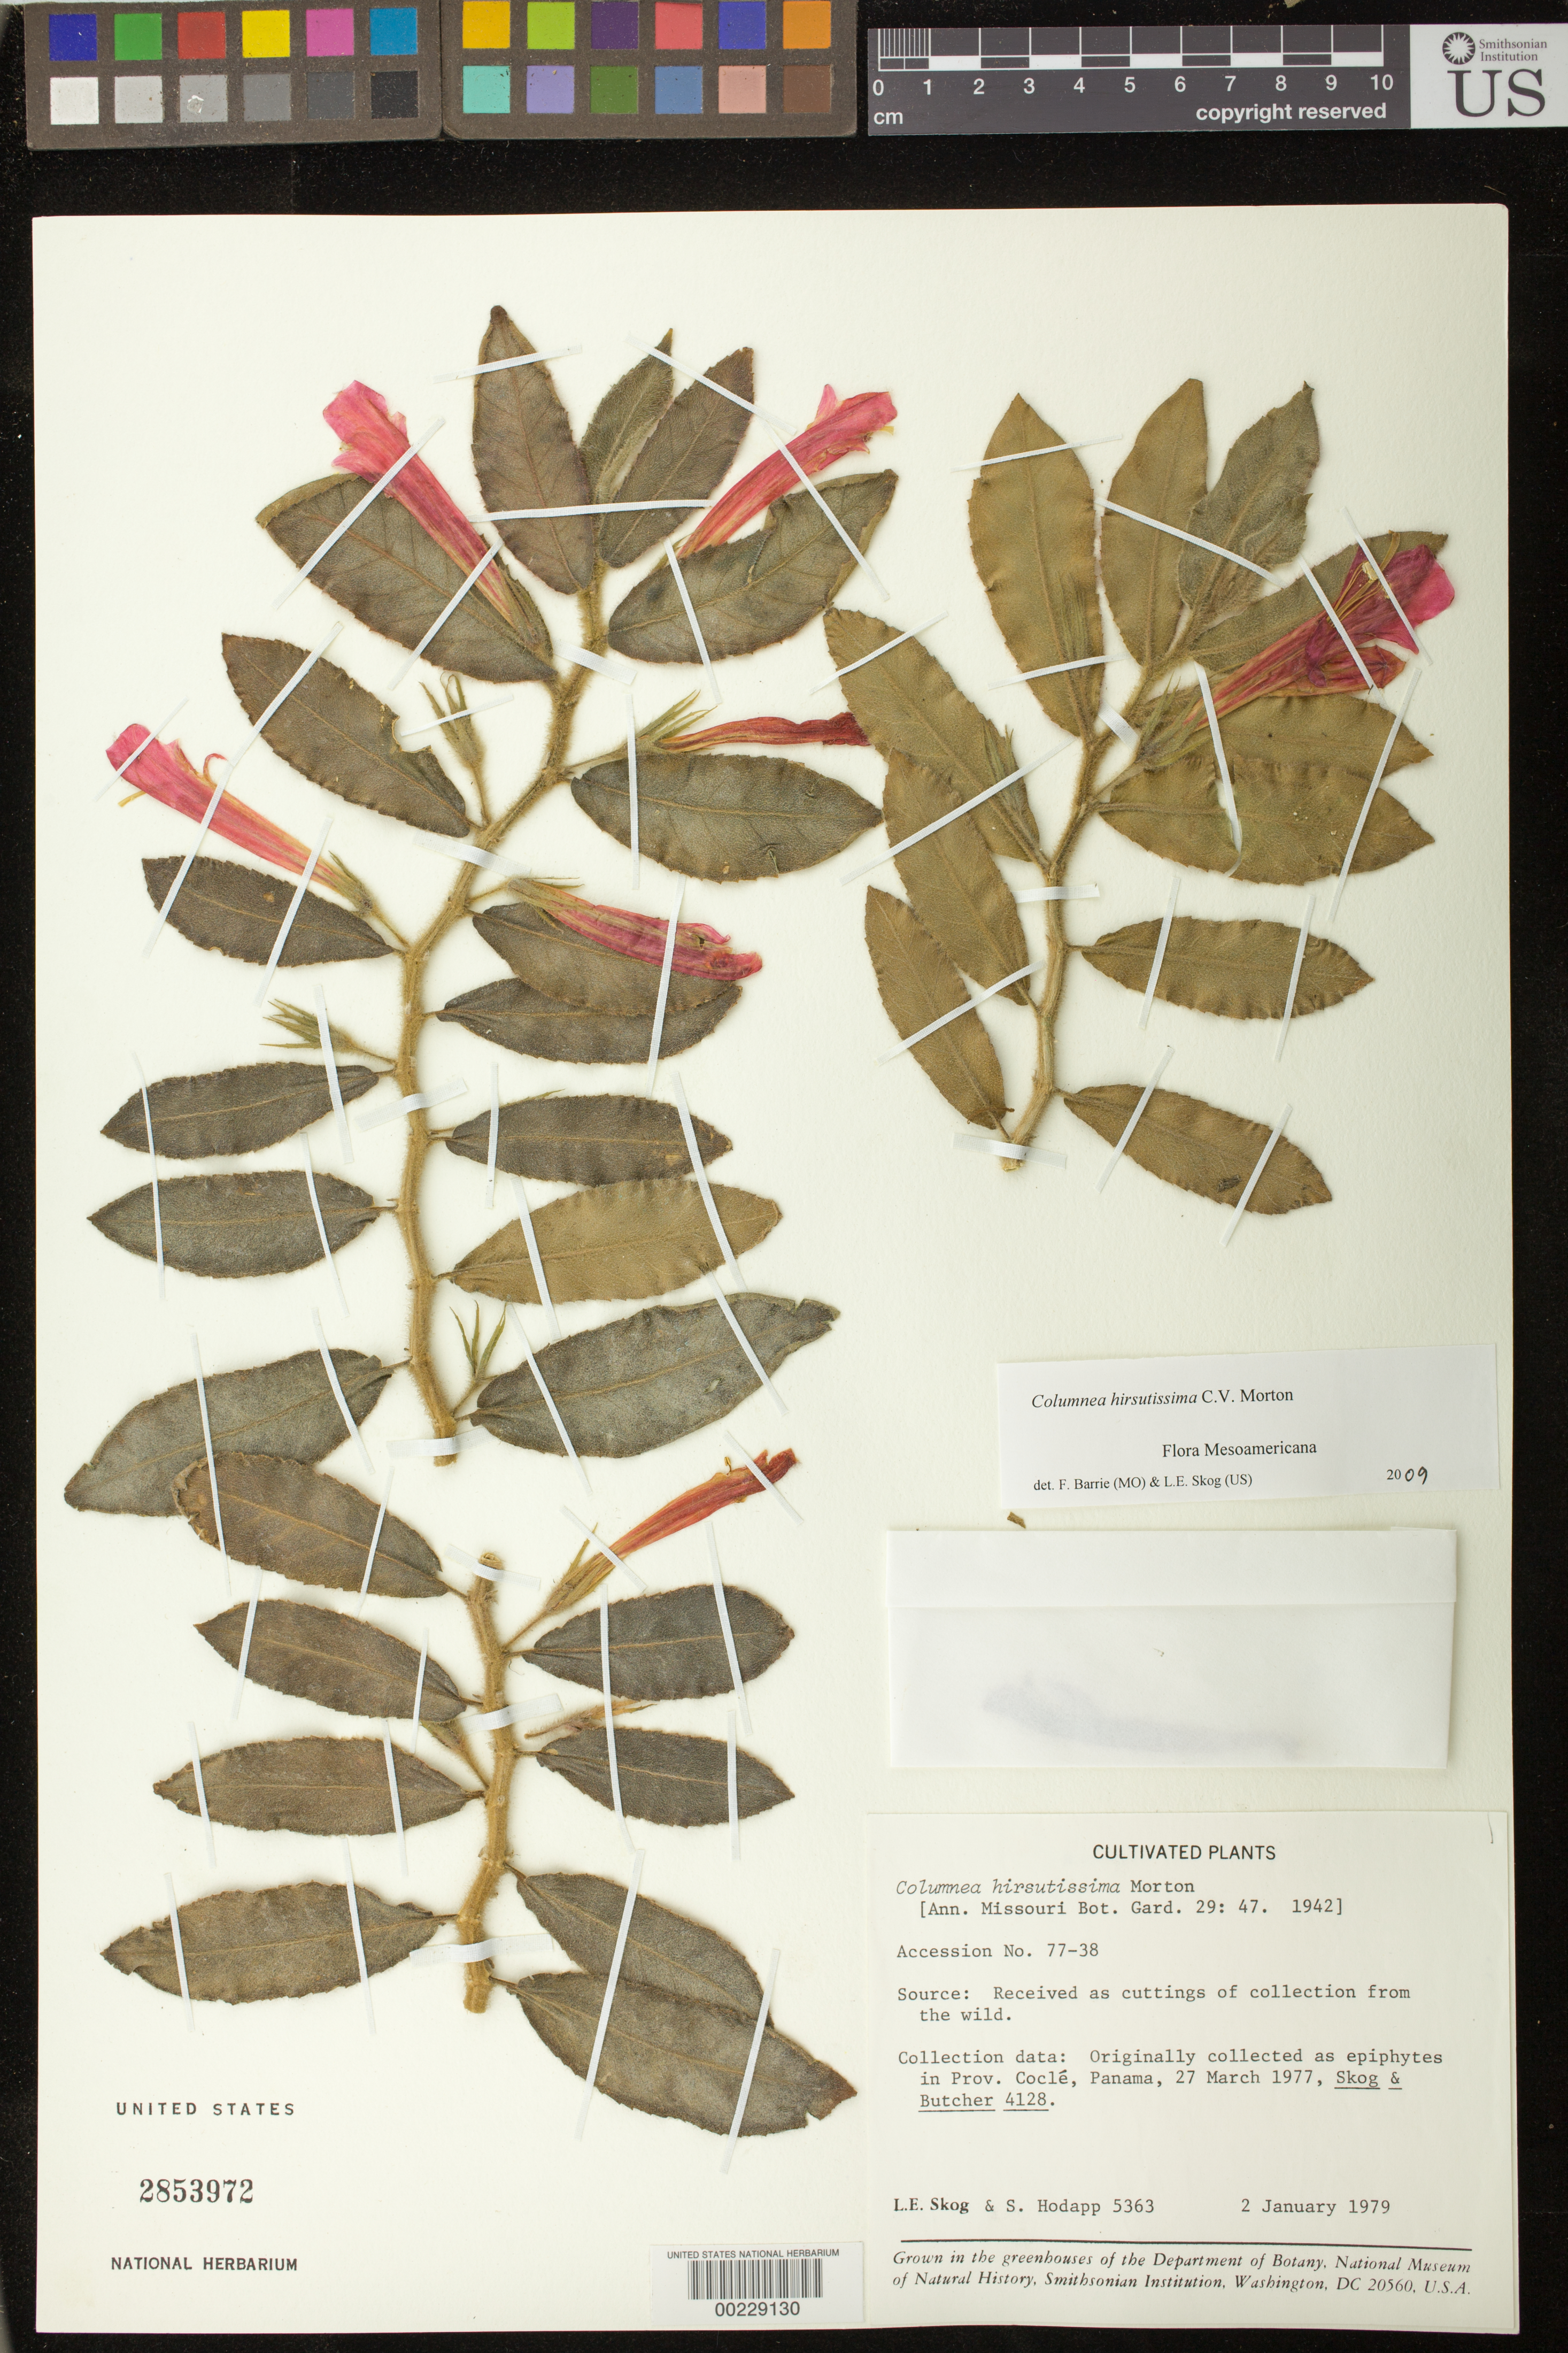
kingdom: Plantae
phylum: Tracheophyta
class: Magnoliopsida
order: Lamiales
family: Gesneriaceae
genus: Columnea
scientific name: Columnea hirsutissima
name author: C.V. Morton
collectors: L. E. Skog & S. Hodapp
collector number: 5363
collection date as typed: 02 Jan 1979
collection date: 1979-01-02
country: Panama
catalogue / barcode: US 2853972